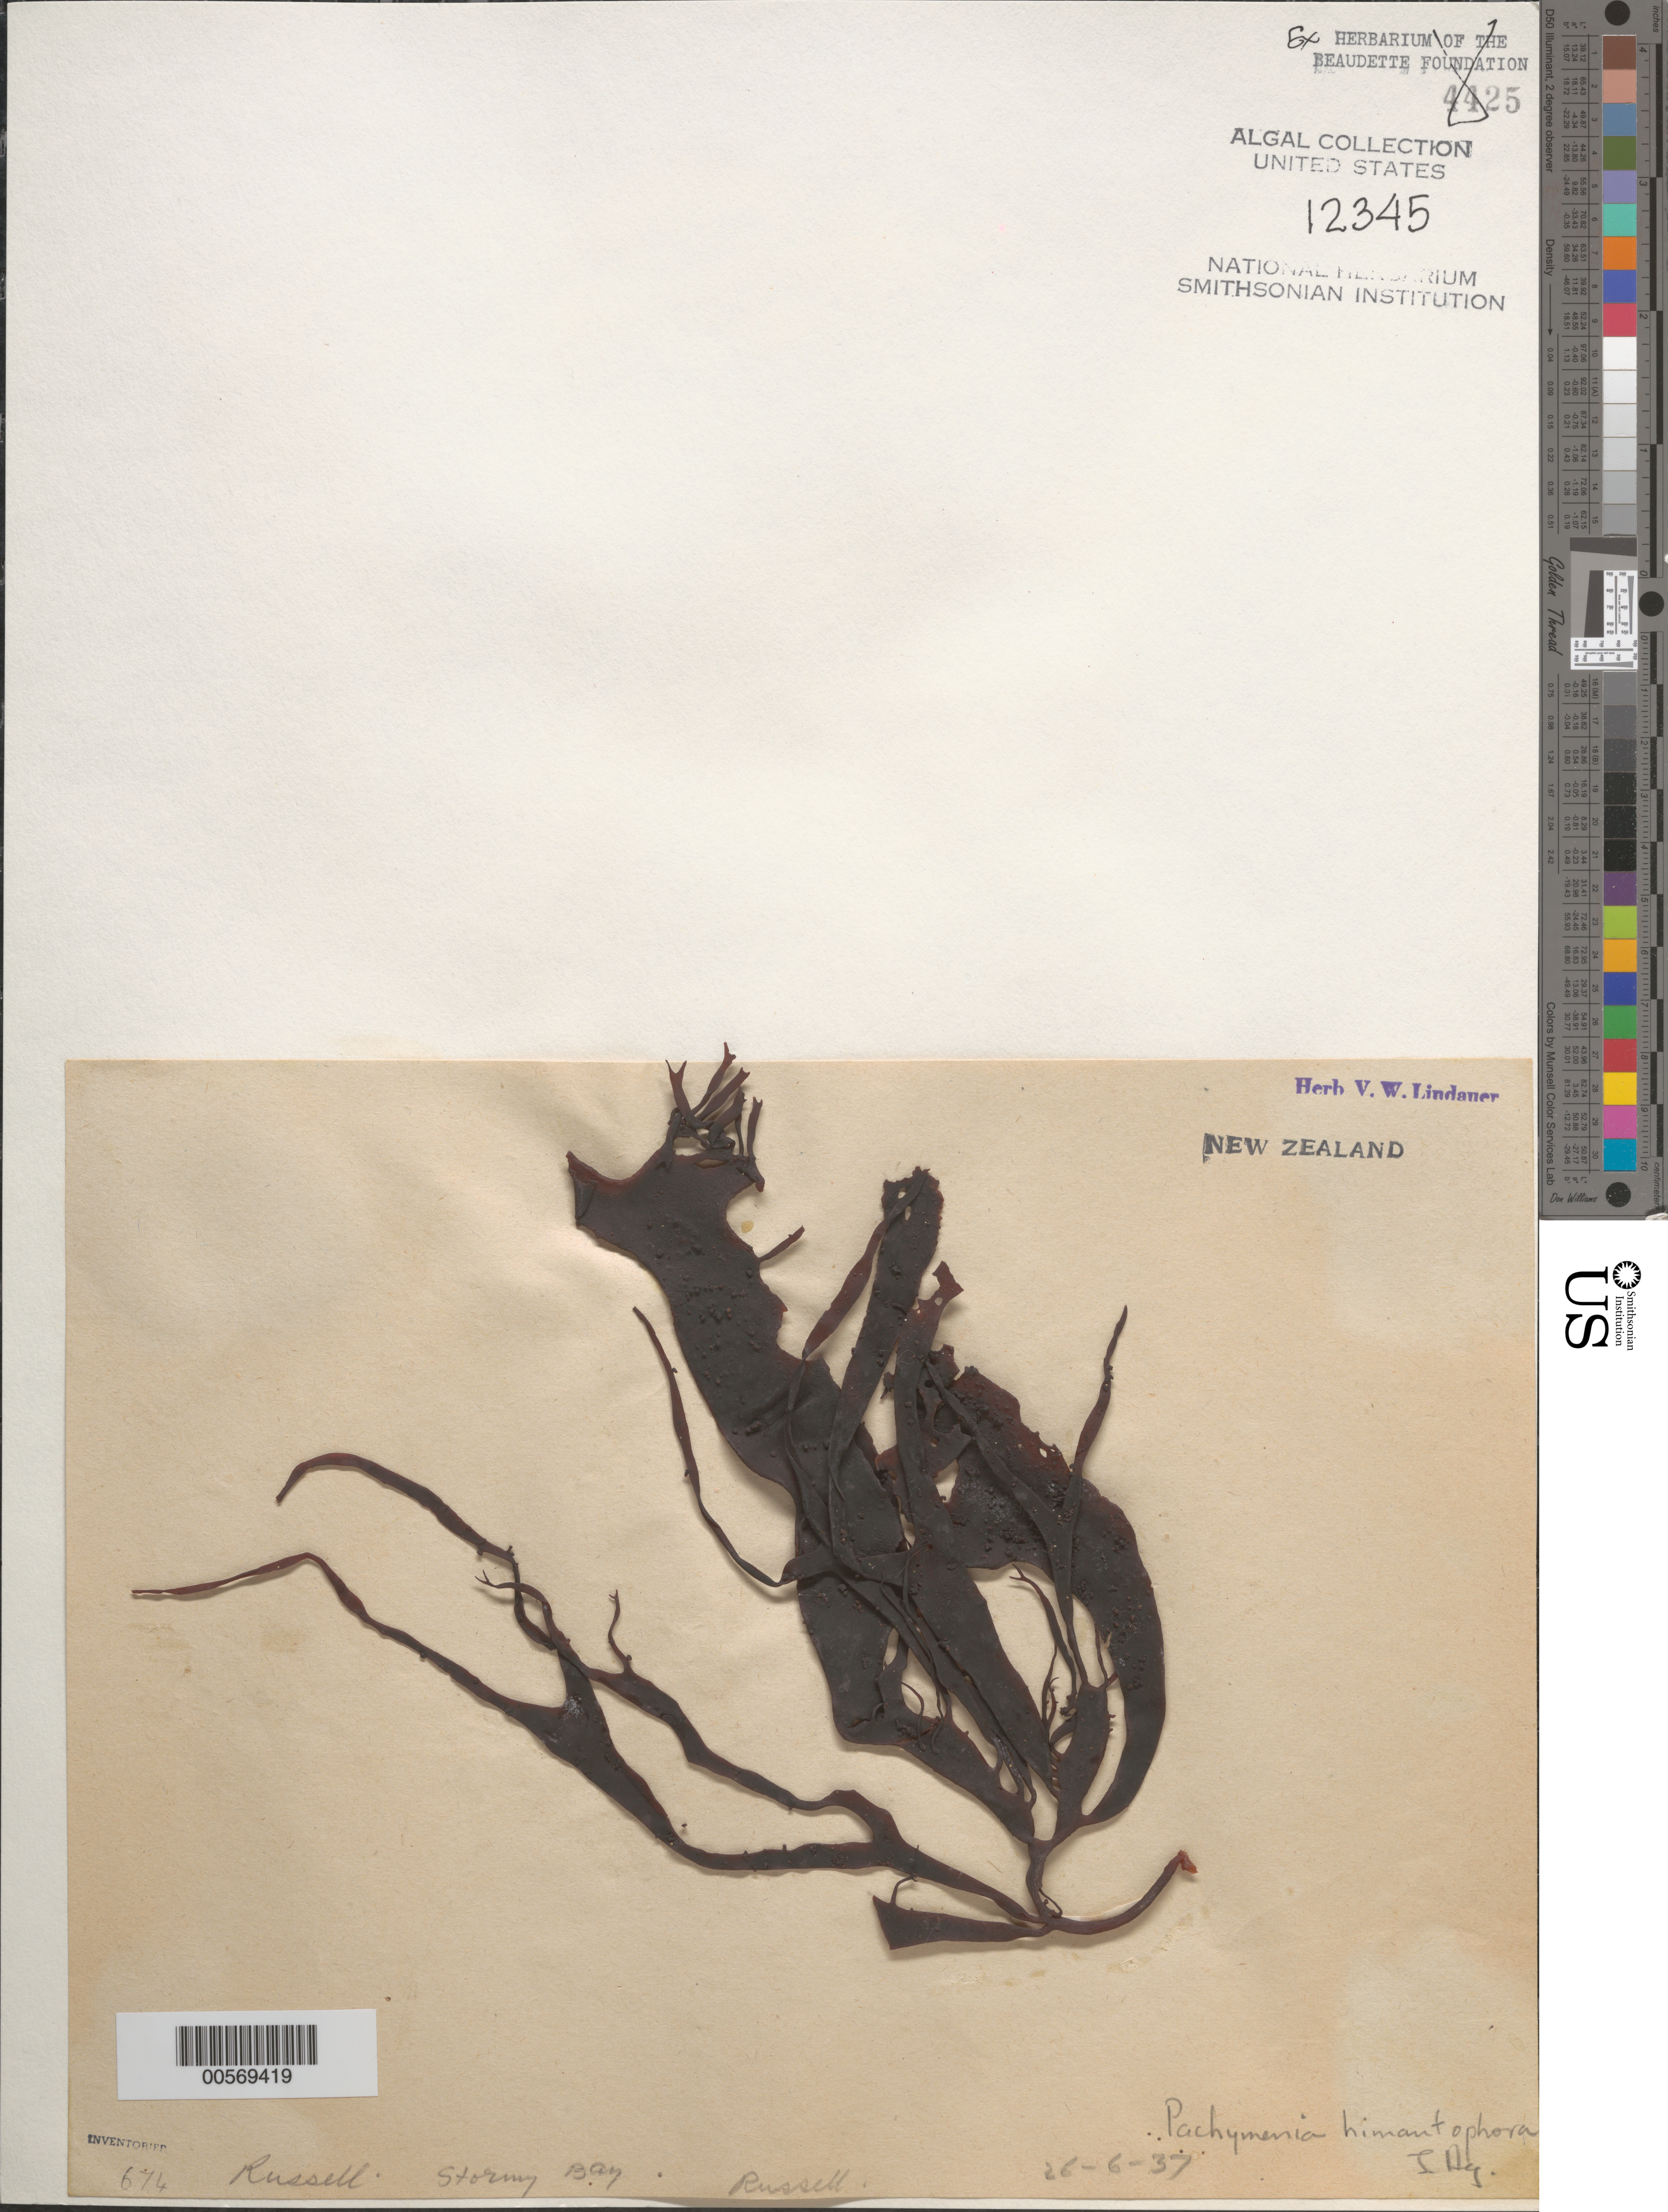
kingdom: Plantae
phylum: Rhodophyta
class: Florideophyceae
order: Halymeniales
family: Halymeniaceae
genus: Pachymenia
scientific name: Pachymenia lusoria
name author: (Greville) J. Agardh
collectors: V. Lindauer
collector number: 674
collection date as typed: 26 Jun 1937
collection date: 1937-06-26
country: New Zealand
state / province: Northland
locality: Stormy bay, russell, bay of islands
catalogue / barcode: US 12345